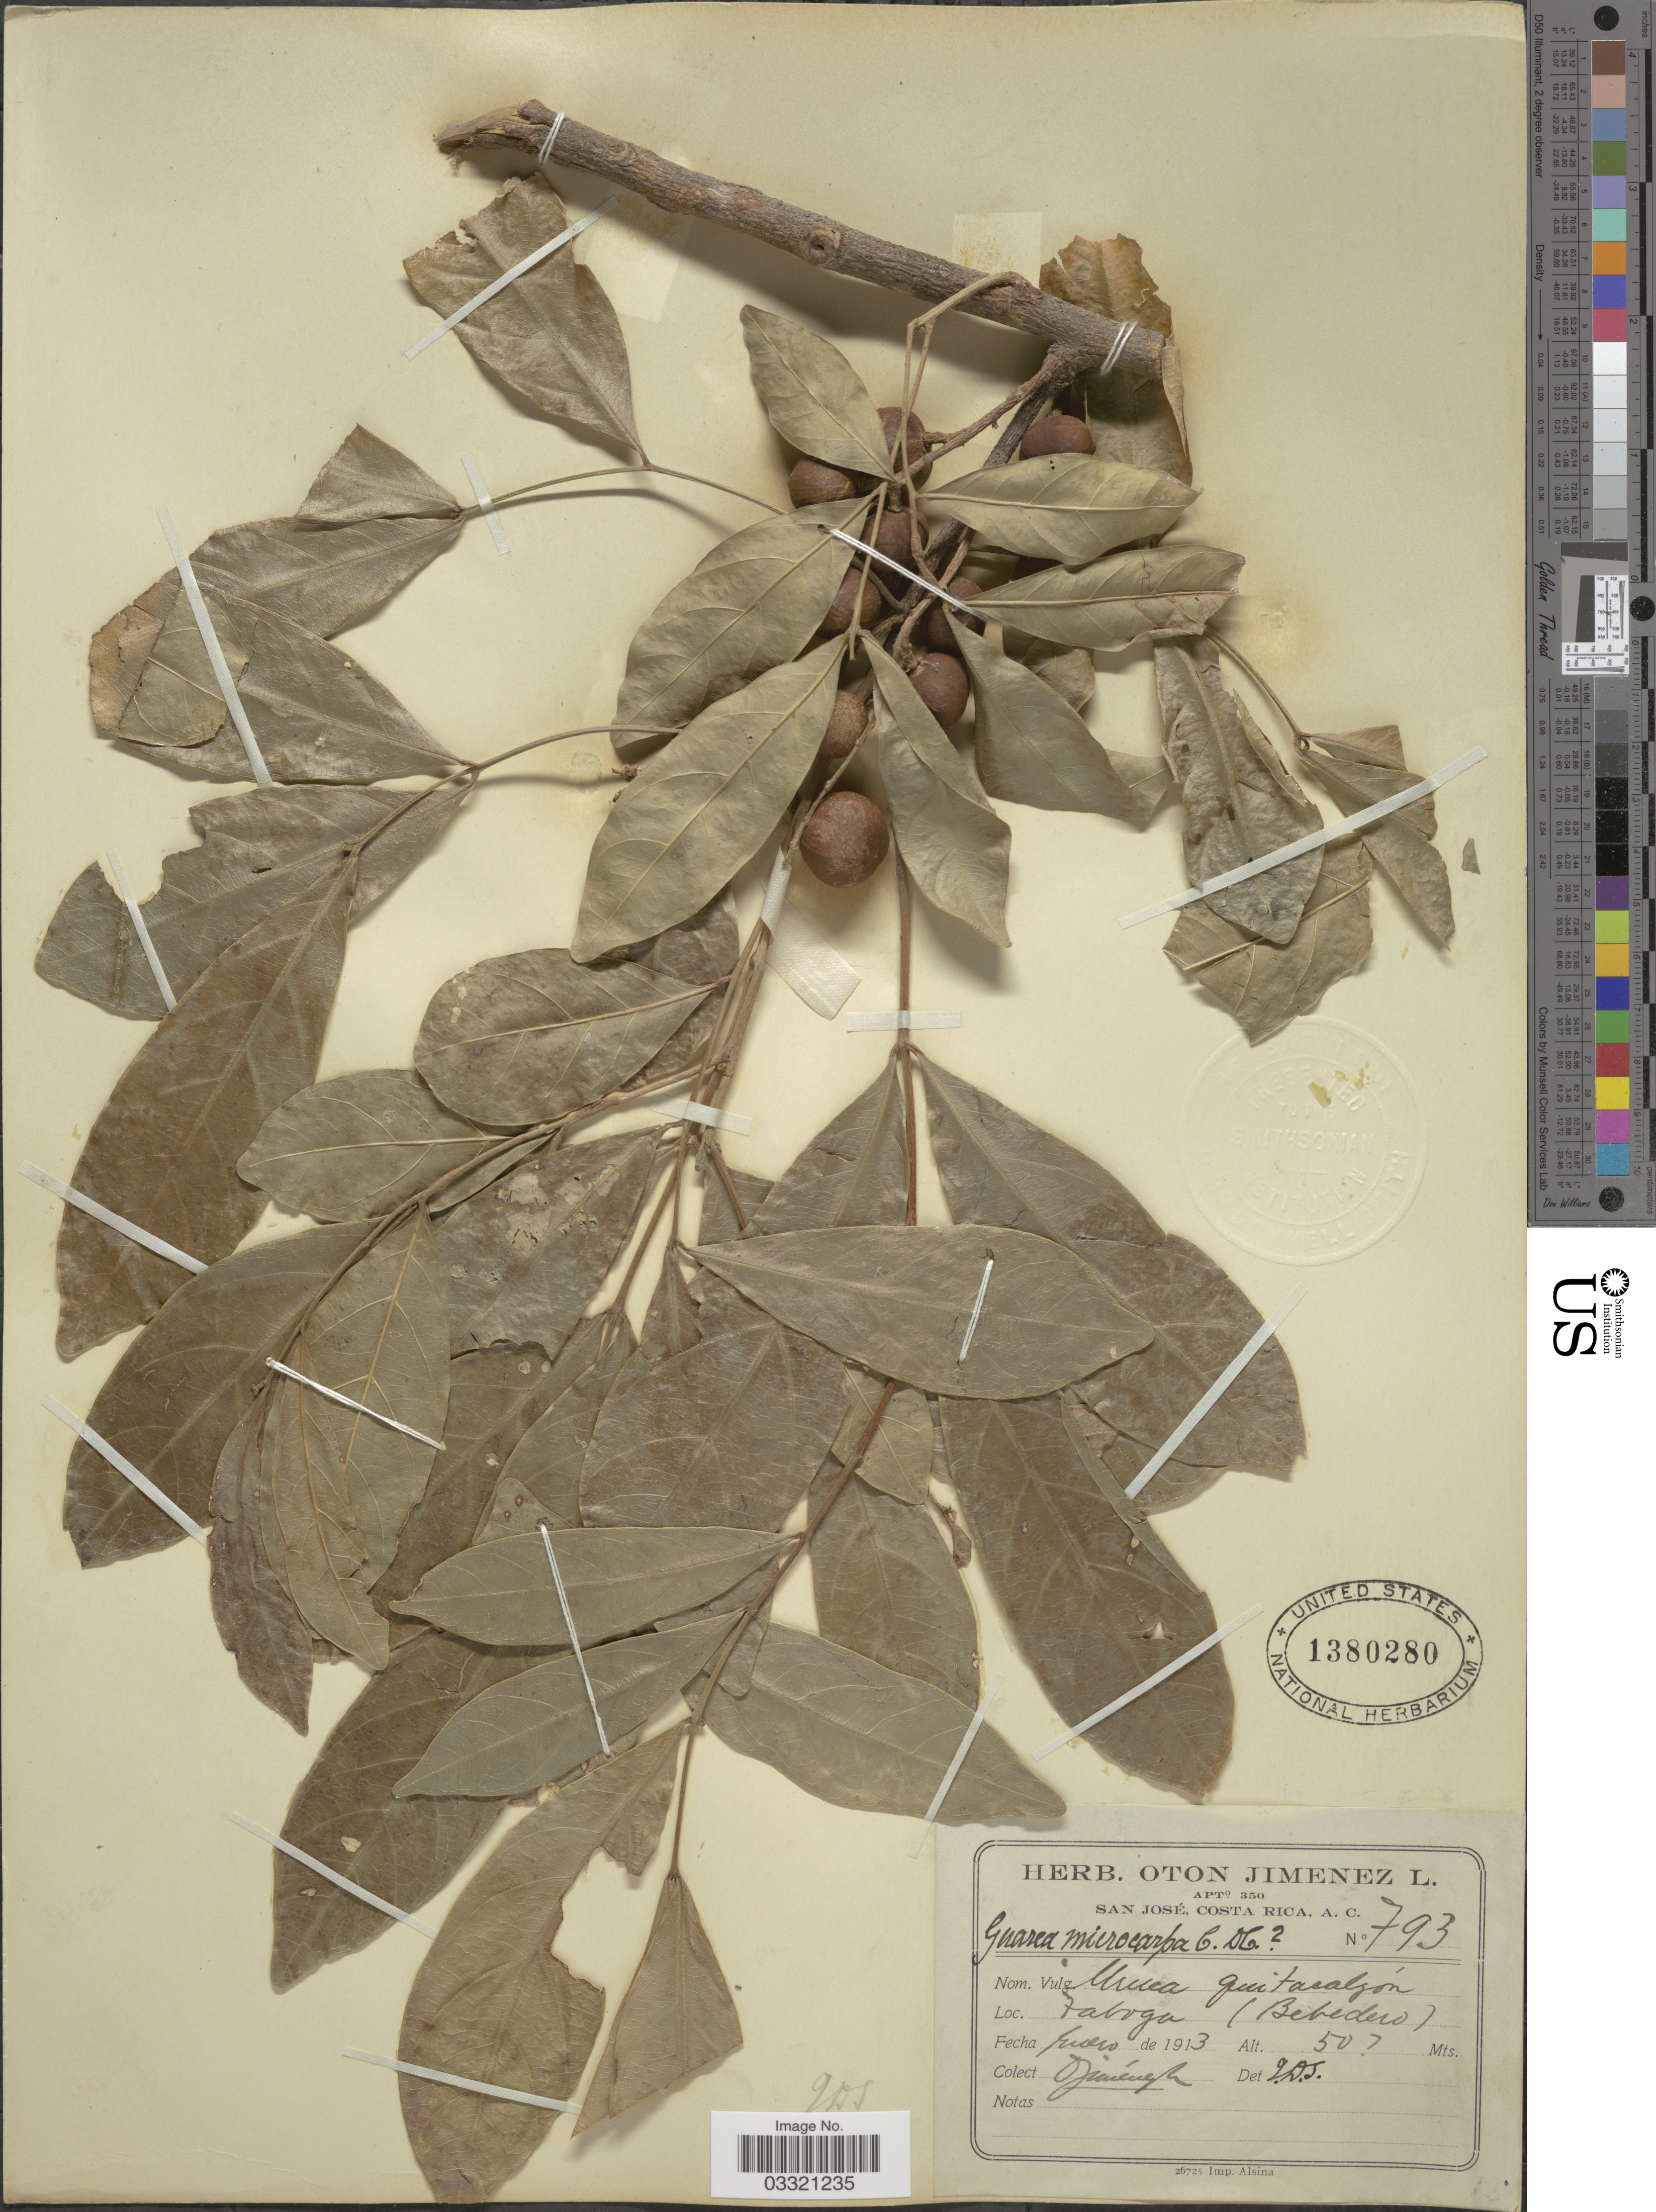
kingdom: Plantae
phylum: Tracheophyta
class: Magnoliopsida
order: Sapindales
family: Meliaceae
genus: Guarea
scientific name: Guarea glabra subsp. microcarpa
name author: (C. DC.) T.D. Penn.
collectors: O. Jiménez L.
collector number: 793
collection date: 1913-01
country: Costa Rica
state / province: San José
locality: Taboga (Bebedero).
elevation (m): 50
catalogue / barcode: US 1380280